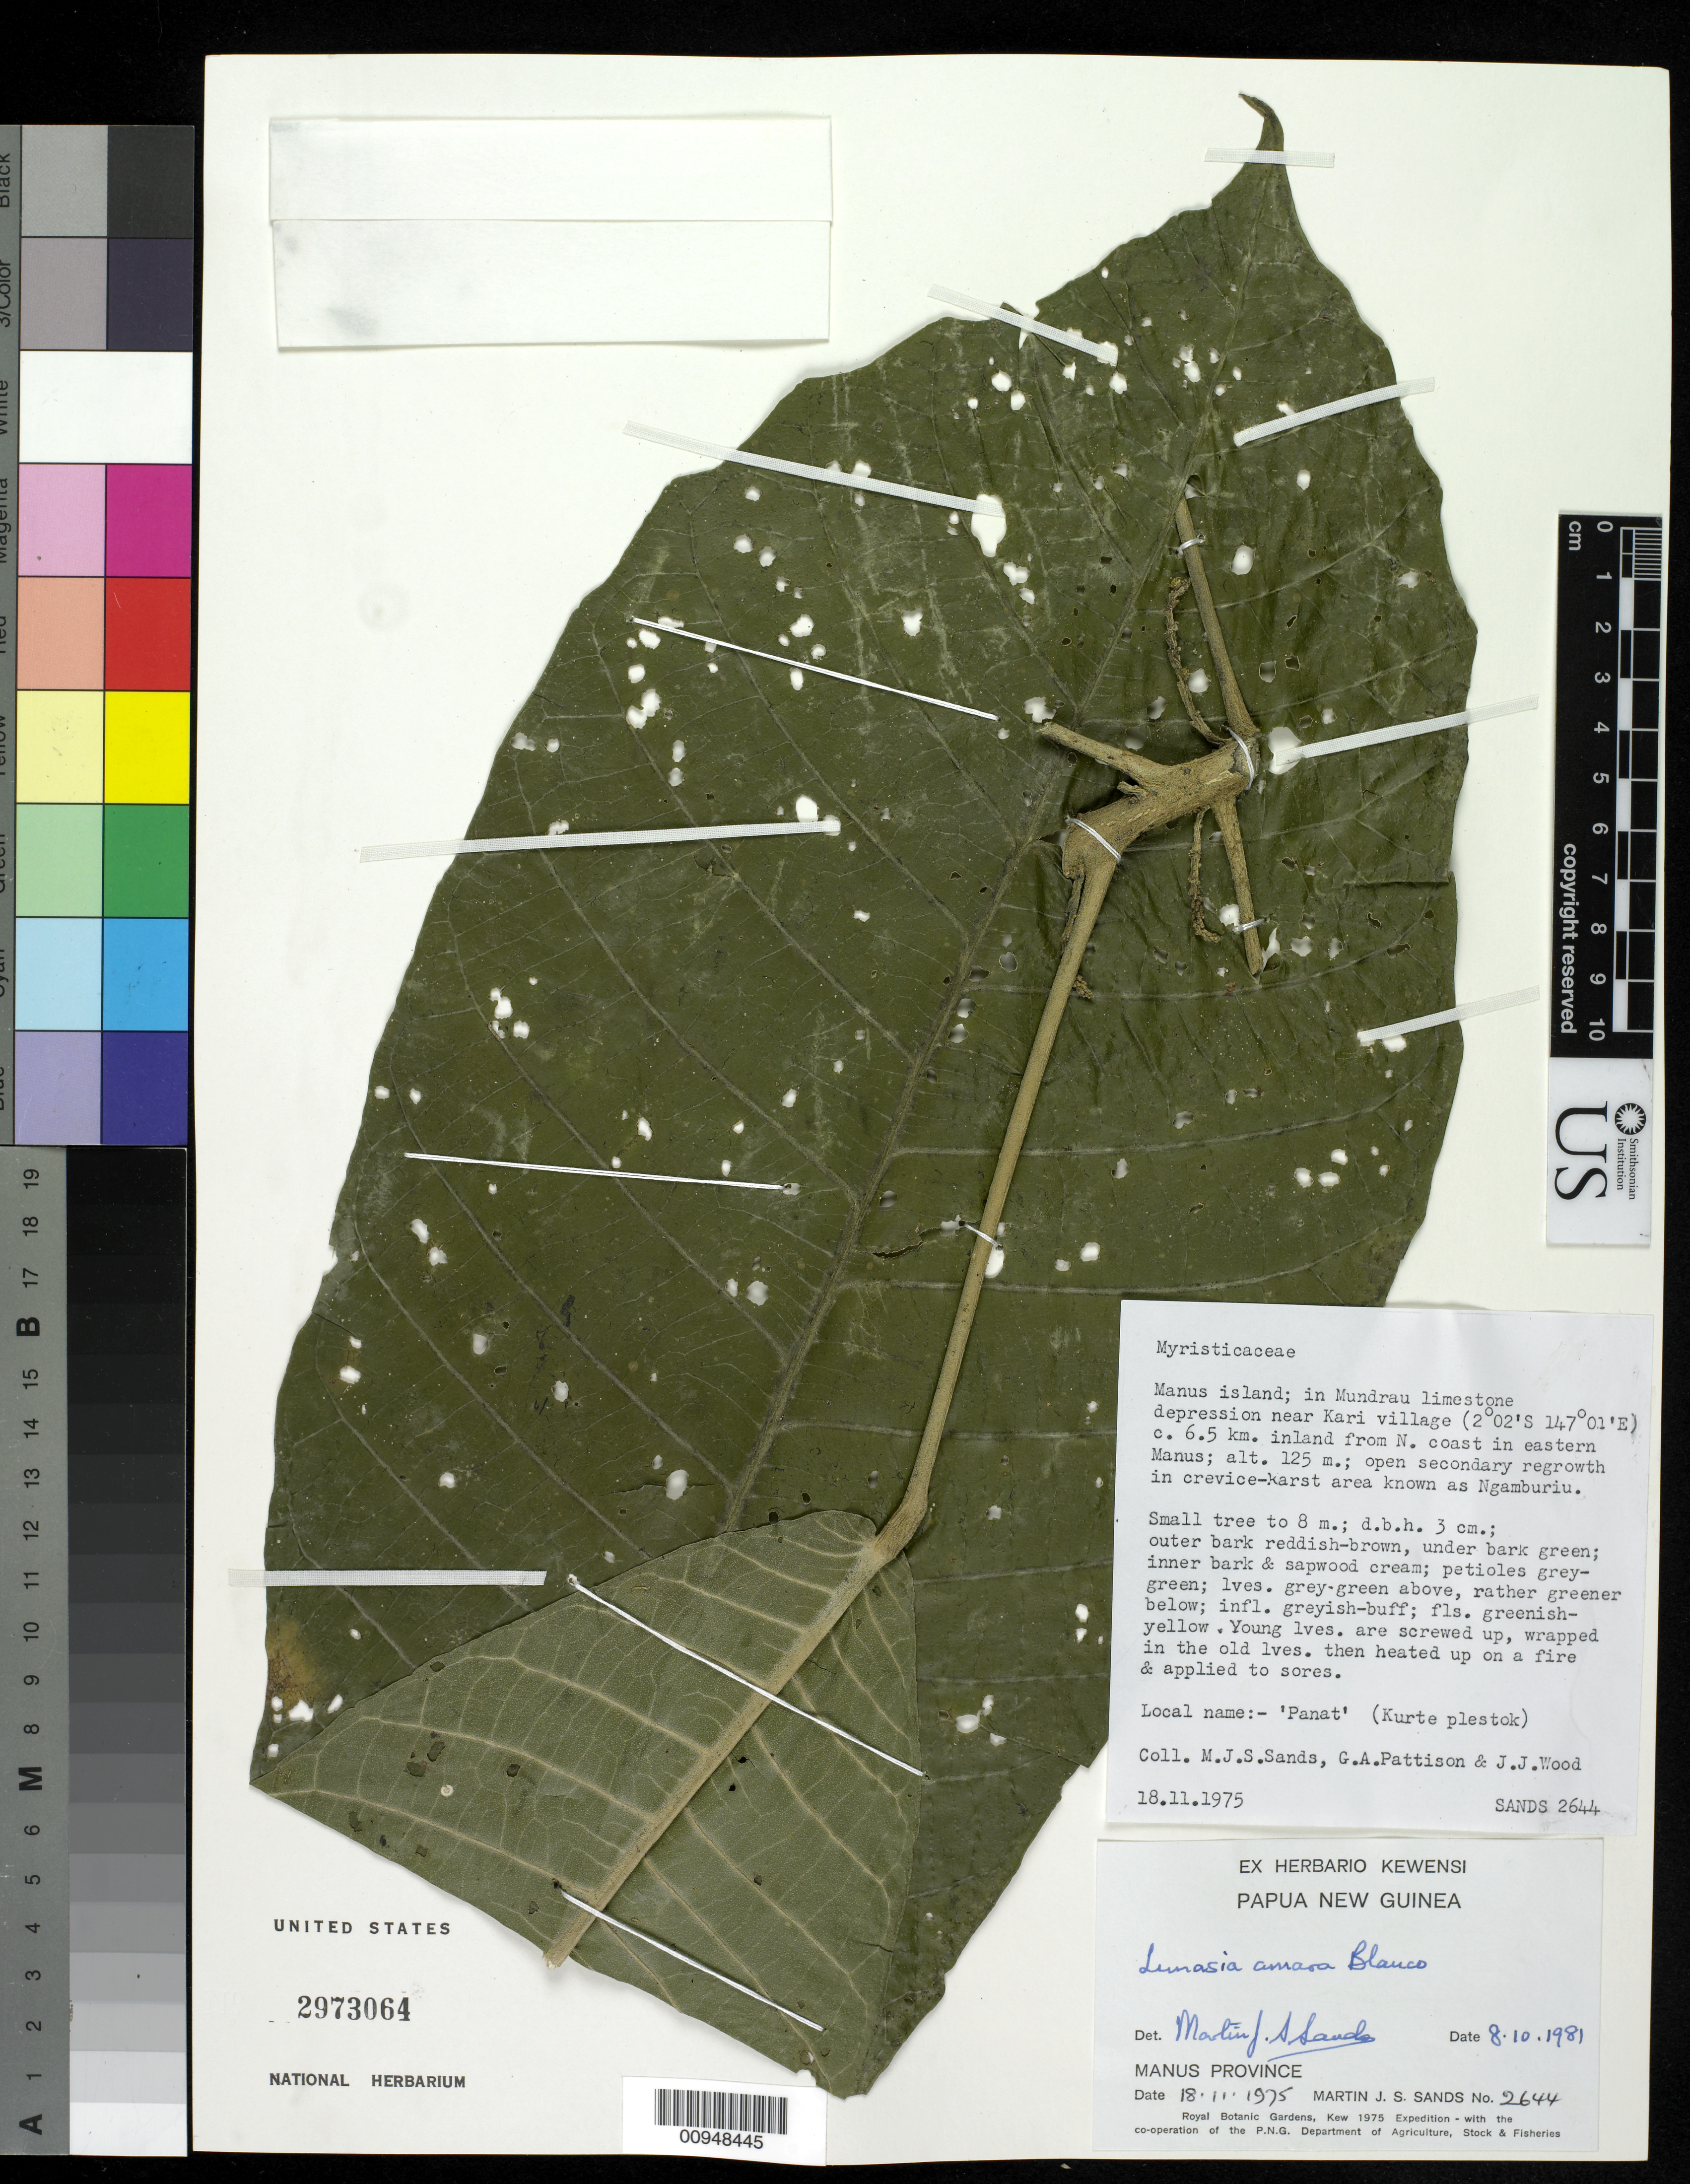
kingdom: Plantae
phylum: Tracheophyta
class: Magnoliopsida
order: Sapindales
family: Rutaceae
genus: Lunasia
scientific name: Lunasia amara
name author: Blanco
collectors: M. Sands, G. Pattison & J. Wood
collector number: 2644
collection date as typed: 18 Nov 1975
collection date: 1975-11-18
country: Papua New Guinea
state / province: Manus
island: New Guinea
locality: Manus island; in Mundrau limestone depression near Kari village c. 6.5 km. inland from N. coast in eastern Manus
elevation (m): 125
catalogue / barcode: US 2973064